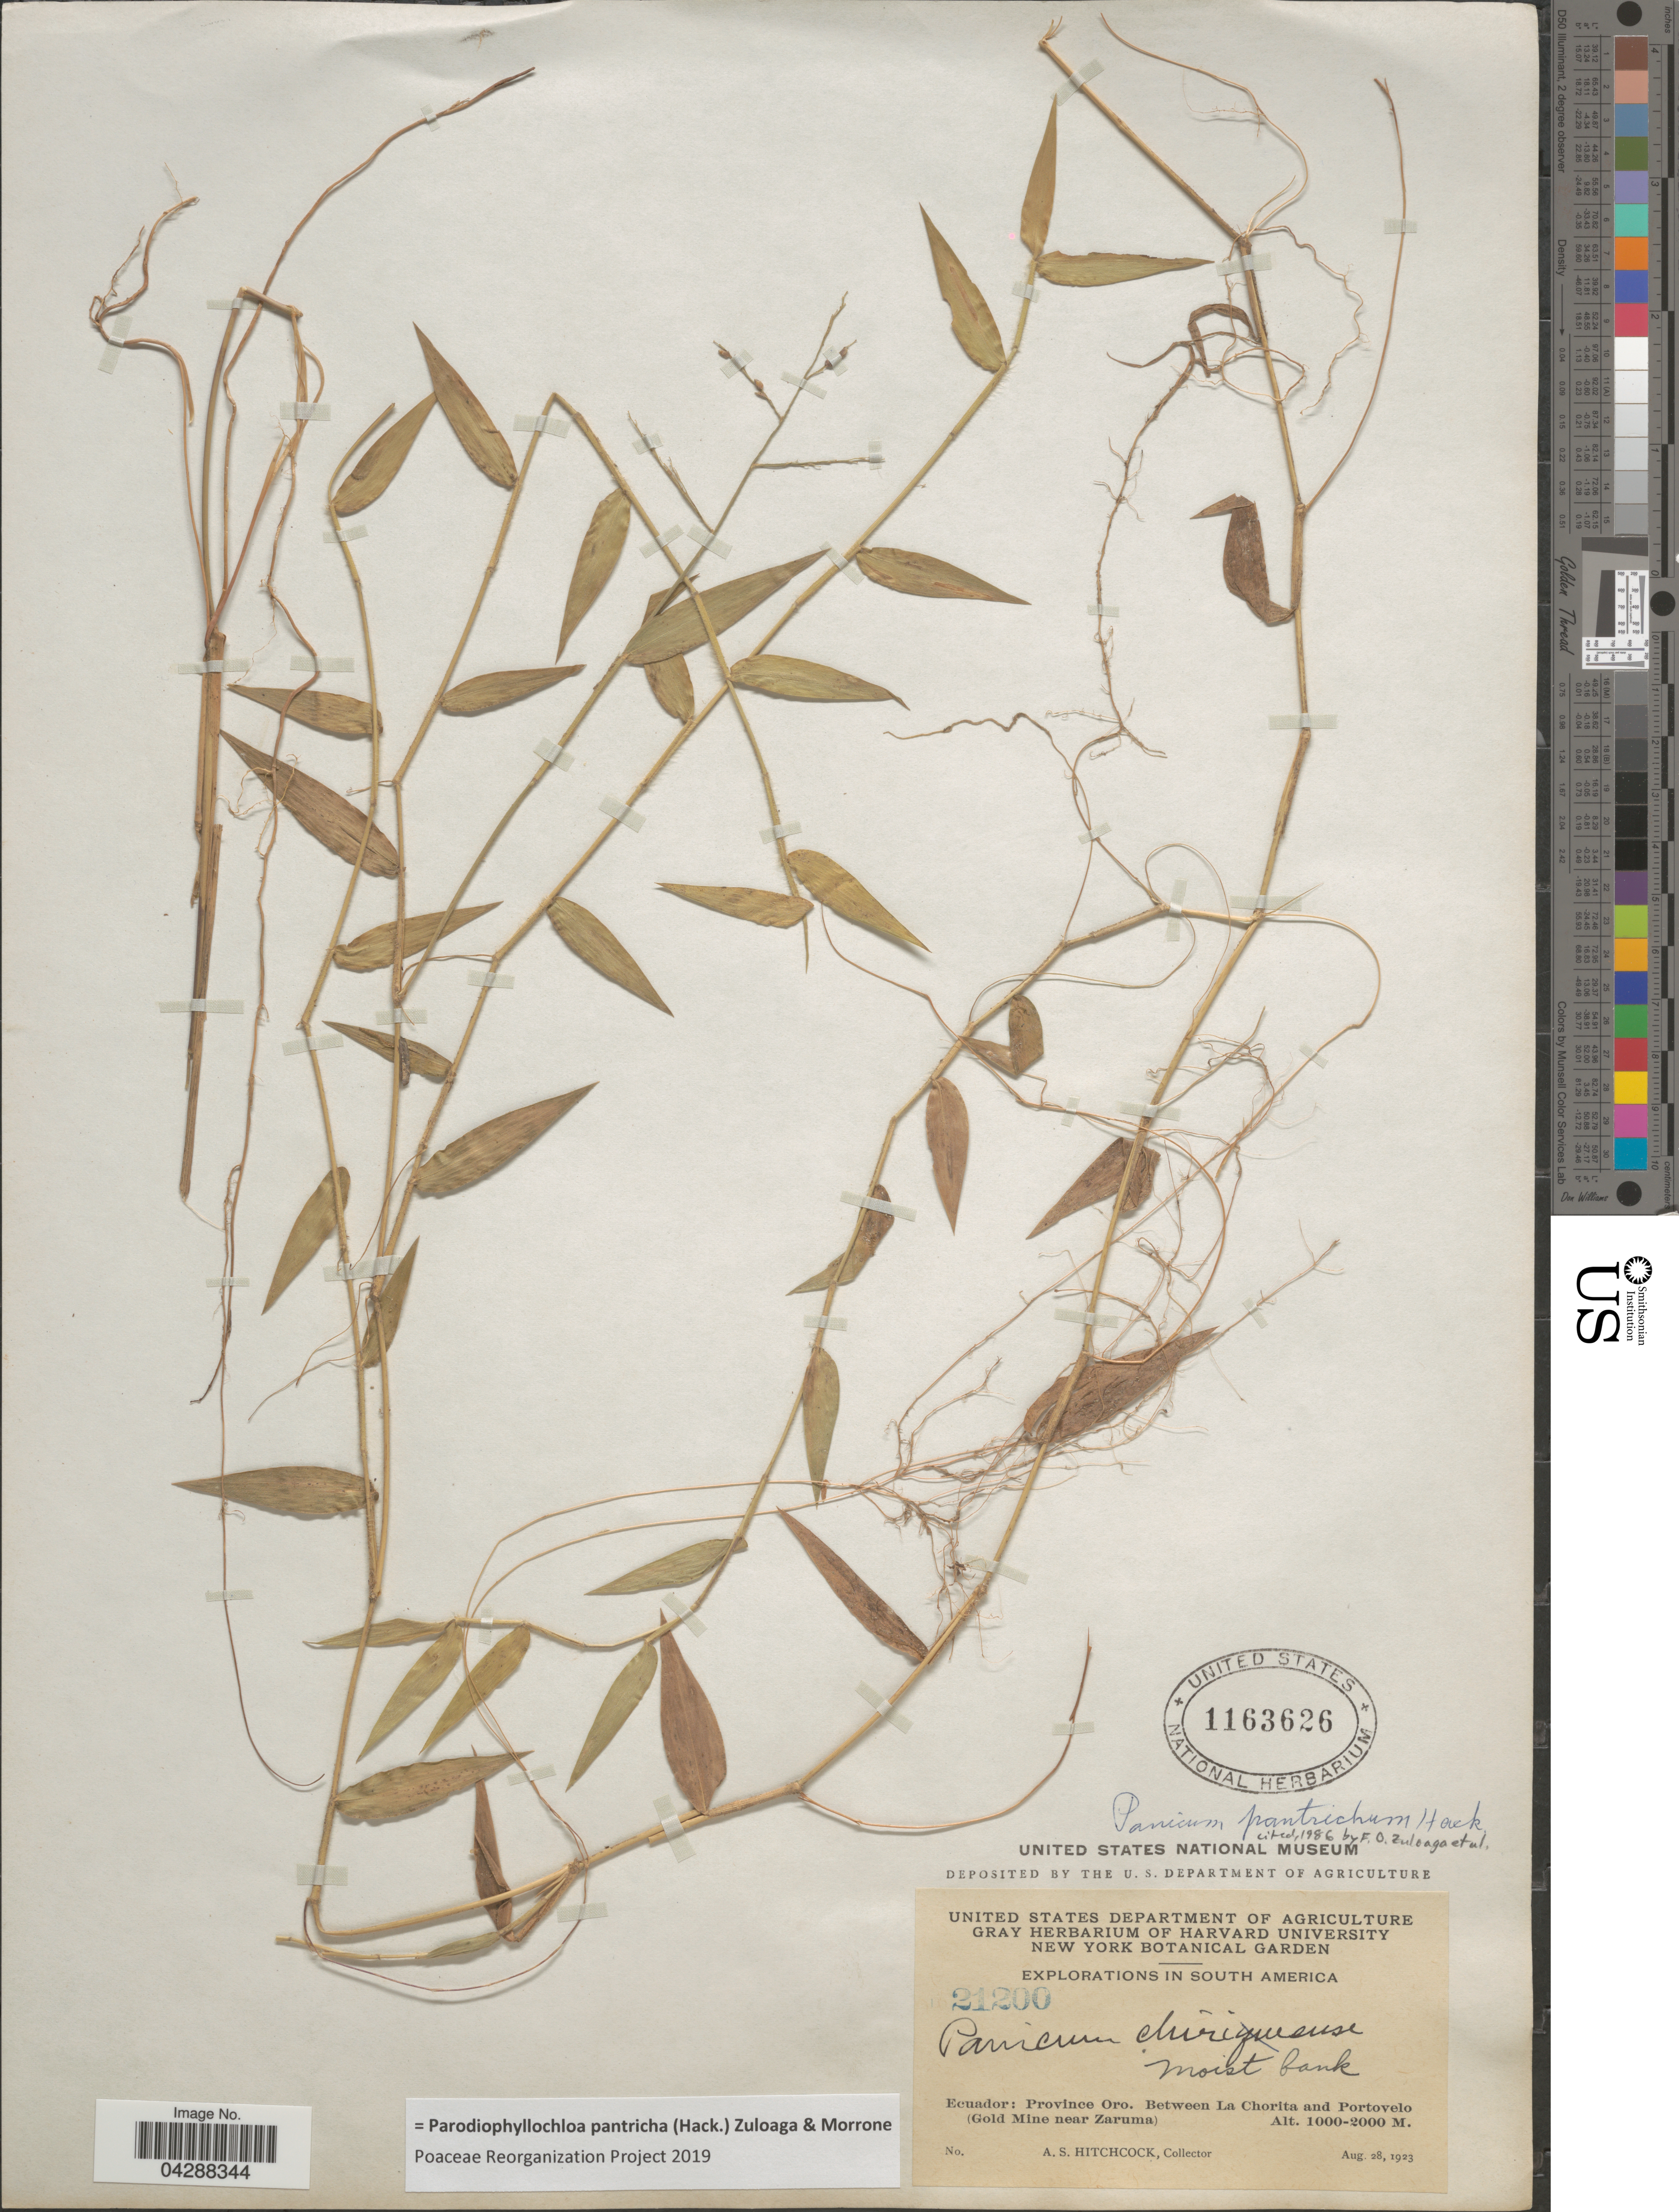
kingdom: Plantae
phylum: Tracheophyta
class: Liliopsida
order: Poales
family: Poaceae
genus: Parodiophyllochloa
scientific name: Parodiophyllochloa pantricha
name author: (Hack.) Zuloaga & Morrone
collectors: A. S. Hitchcock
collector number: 21200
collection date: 1923-08-28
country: Ecuador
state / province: El Oro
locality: Explorations in South America. Province Oro. Between La Chorita and Portovelo (Gold Mine near Zaruma). Moist bank.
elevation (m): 1000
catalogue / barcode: US 1163626